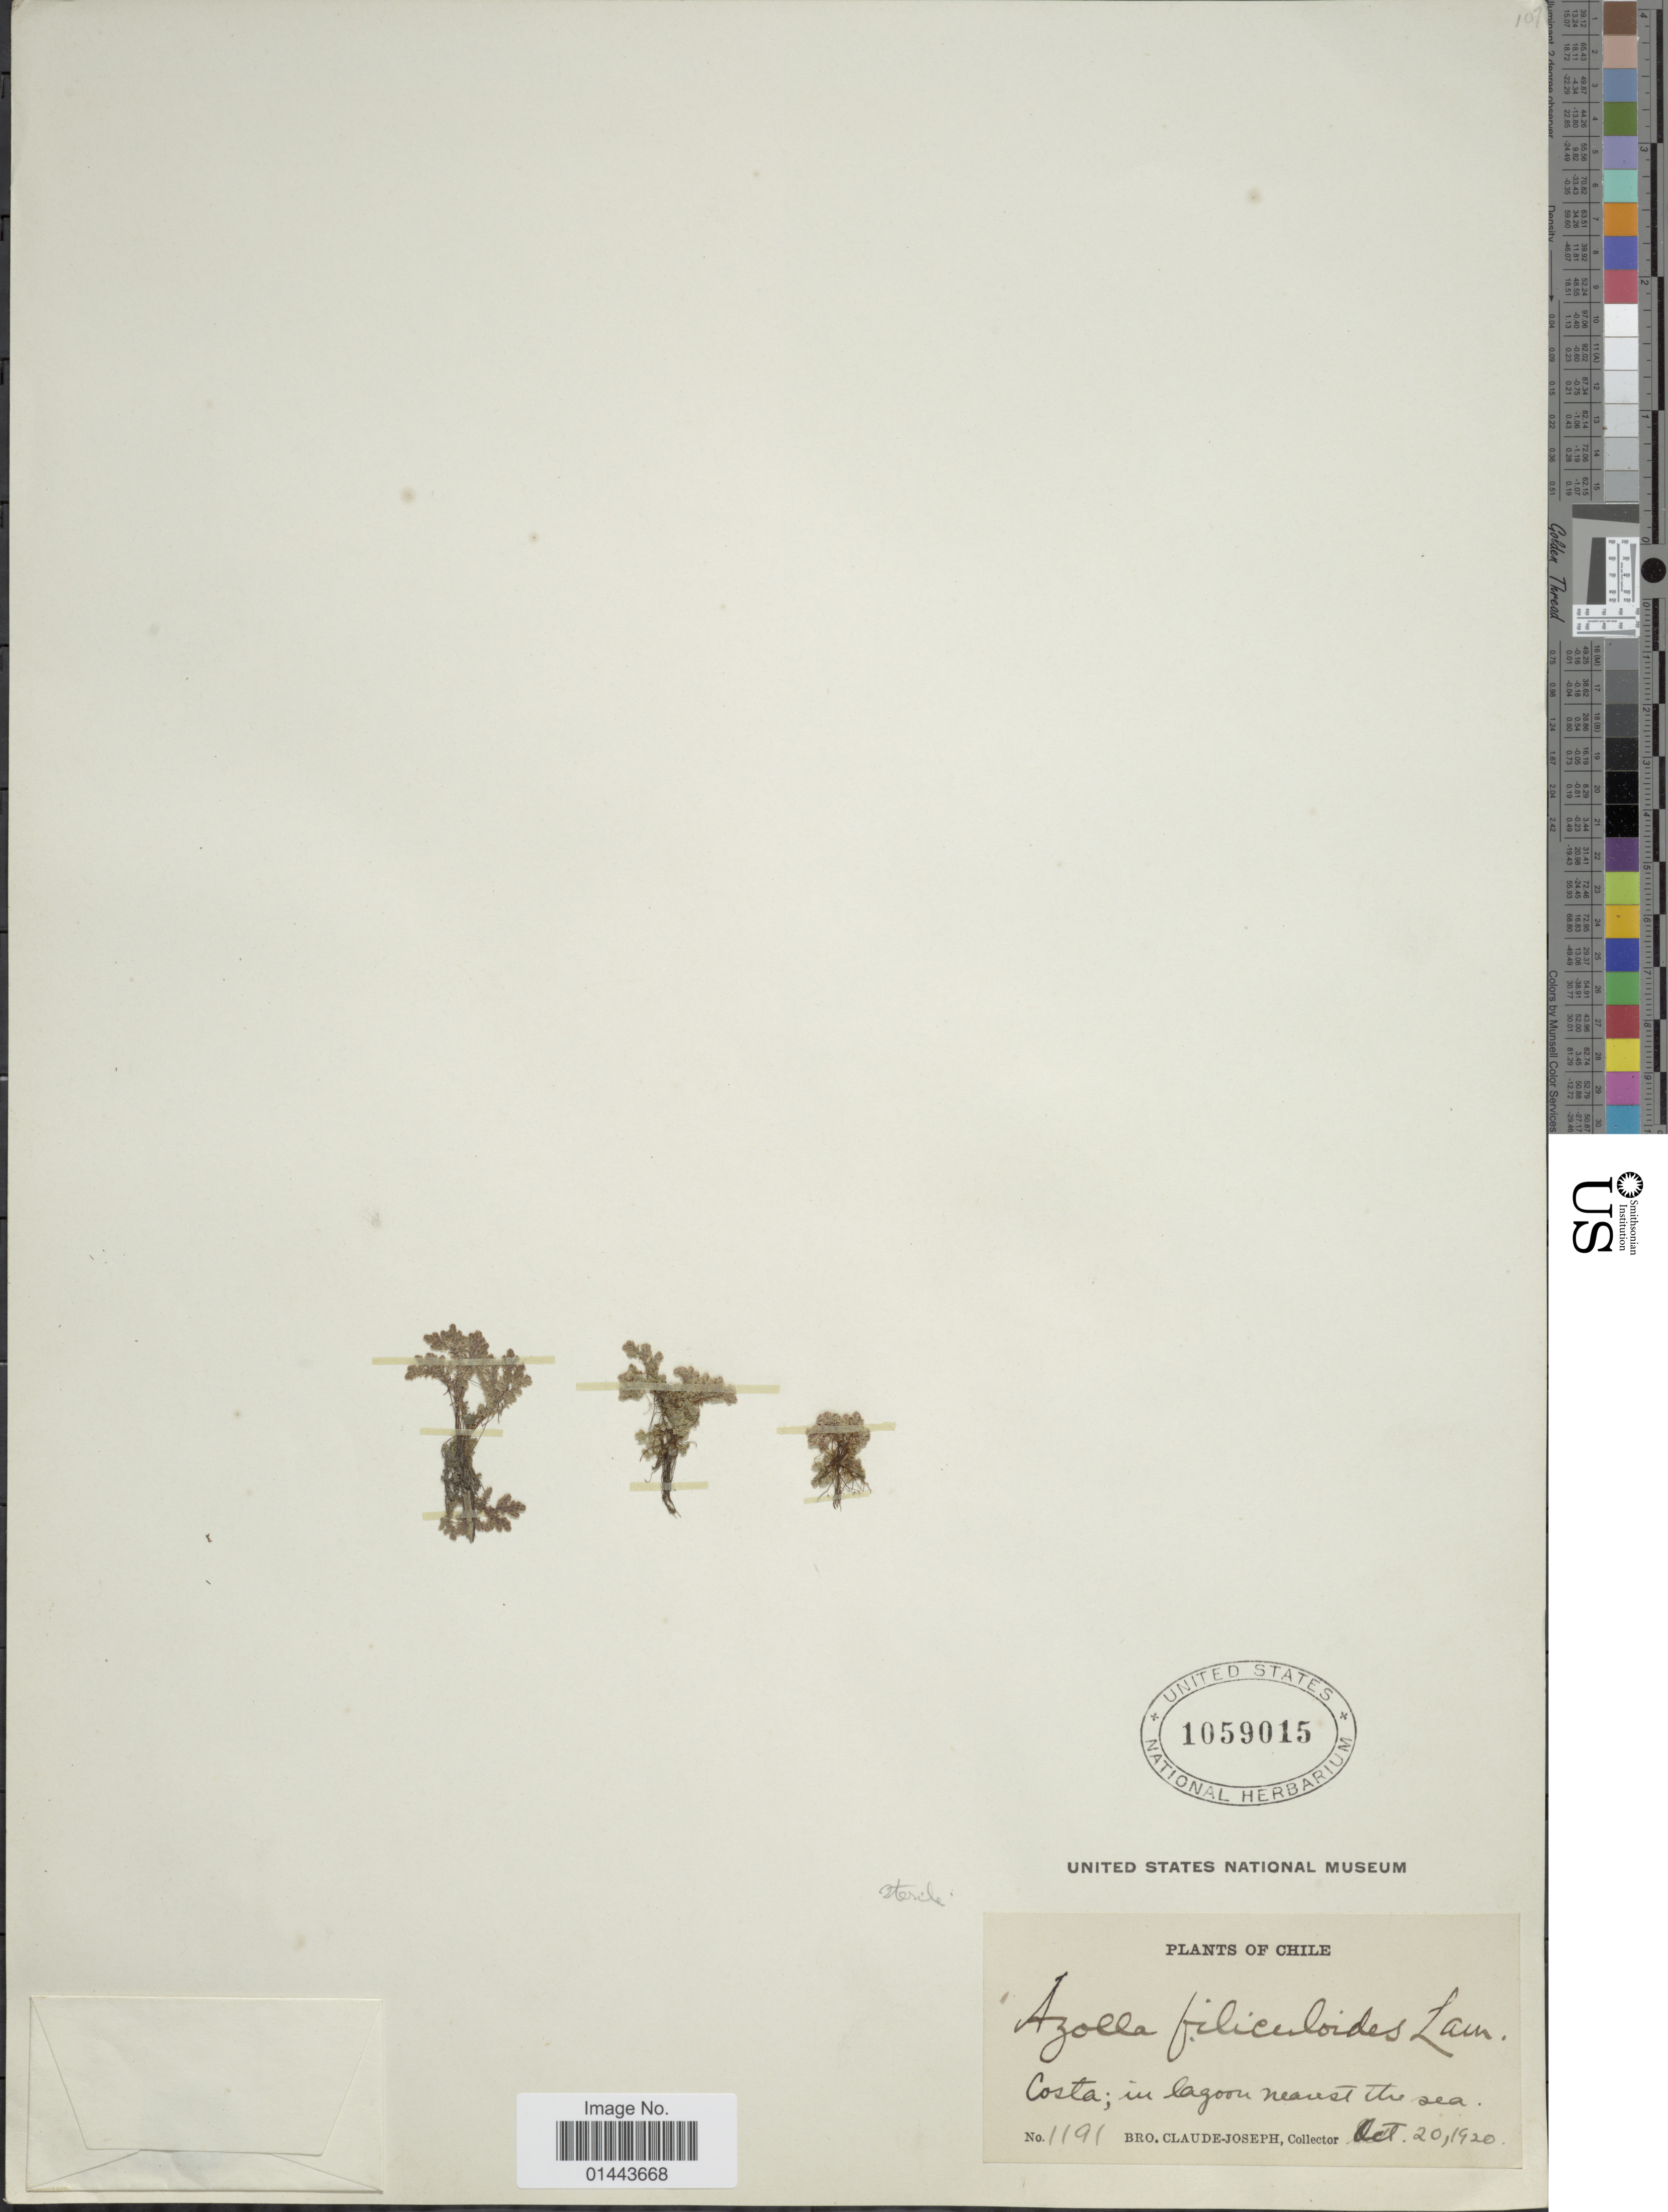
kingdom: Plantae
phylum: Tracheophyta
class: Polypodiopsida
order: Salviniales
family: Salviniaceae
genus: Azolla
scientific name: Azolla filiculoides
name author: Lam.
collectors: Bro. Claude-Joseph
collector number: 1191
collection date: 1920-10-20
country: Chile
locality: Costa; in lagoon near the sea.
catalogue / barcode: US 1059015